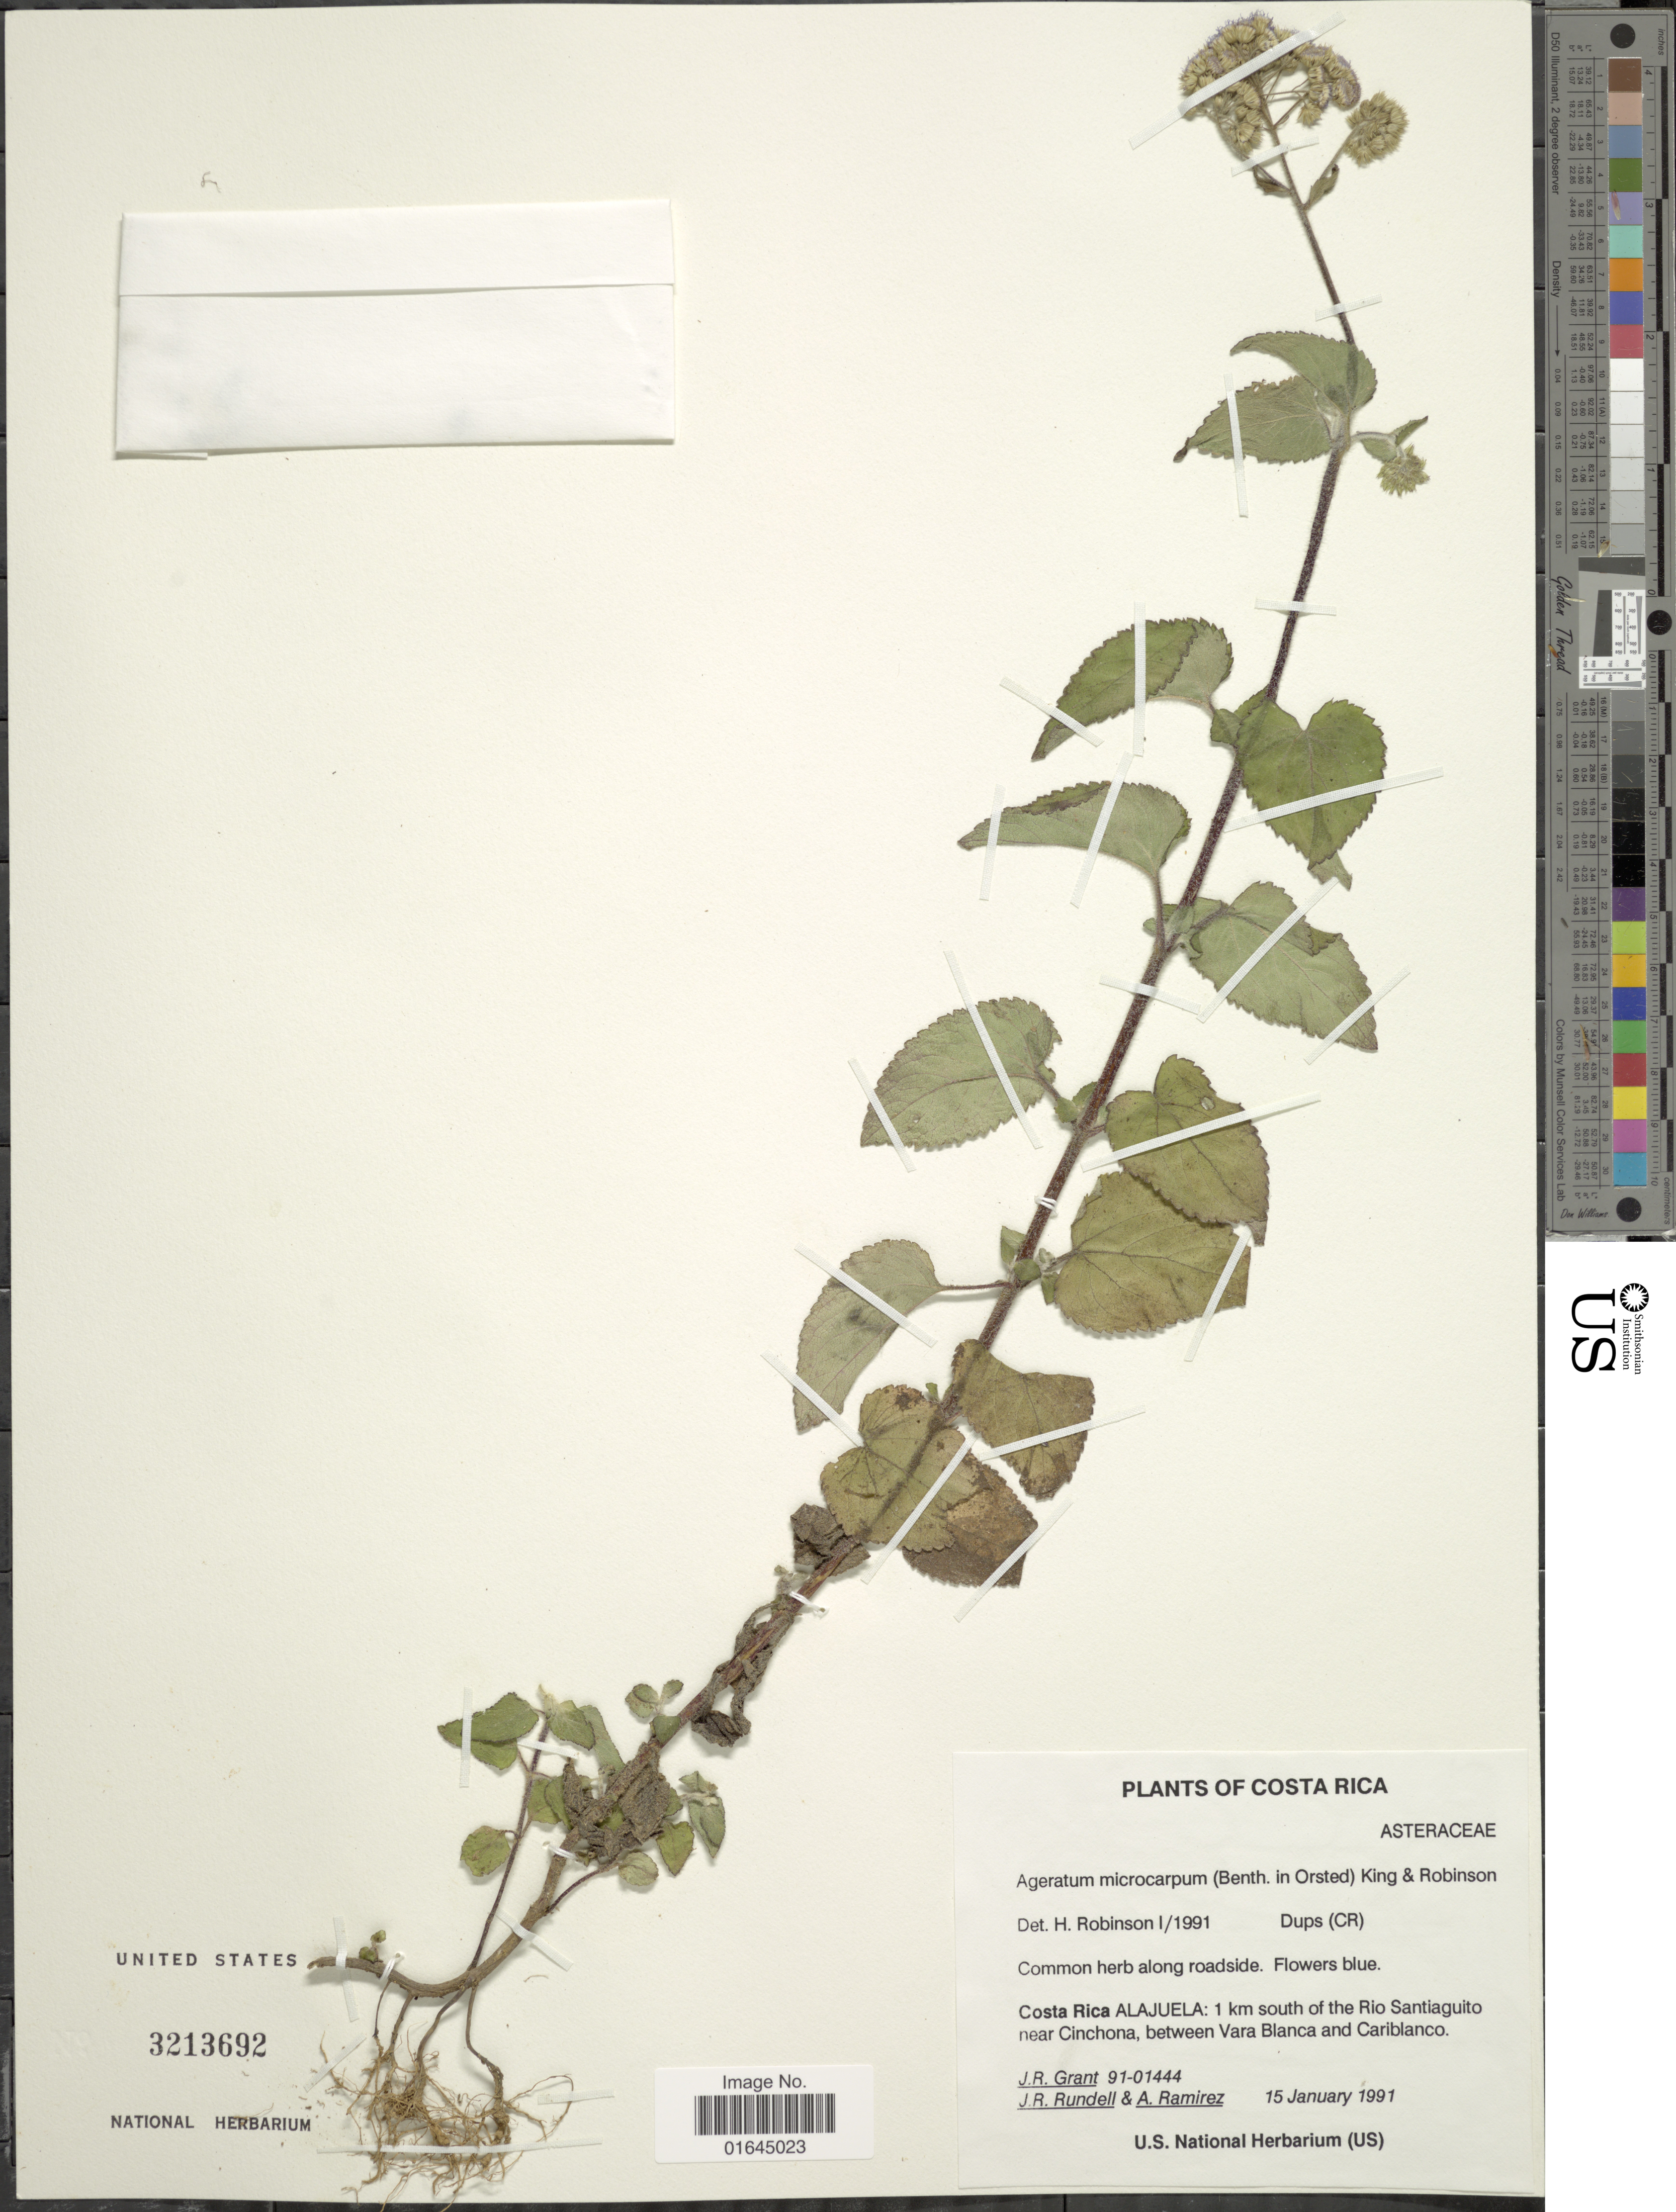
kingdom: Plantae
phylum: Tracheophyta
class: Magnoliopsida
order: Asterales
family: Asteraceae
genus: Ageratum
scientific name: Ageratum microcarpum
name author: (Benth. ex Oerst.) Hemsl.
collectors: J. Grant, J. R. Rundell & A. Ramirez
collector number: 91-01444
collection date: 1991-01-15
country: Costa Rica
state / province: Alajuela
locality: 1 km south of the Rio Santiaguito near Cinchona, between Vara Blanca and Cariblanco.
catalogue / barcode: US 3213692